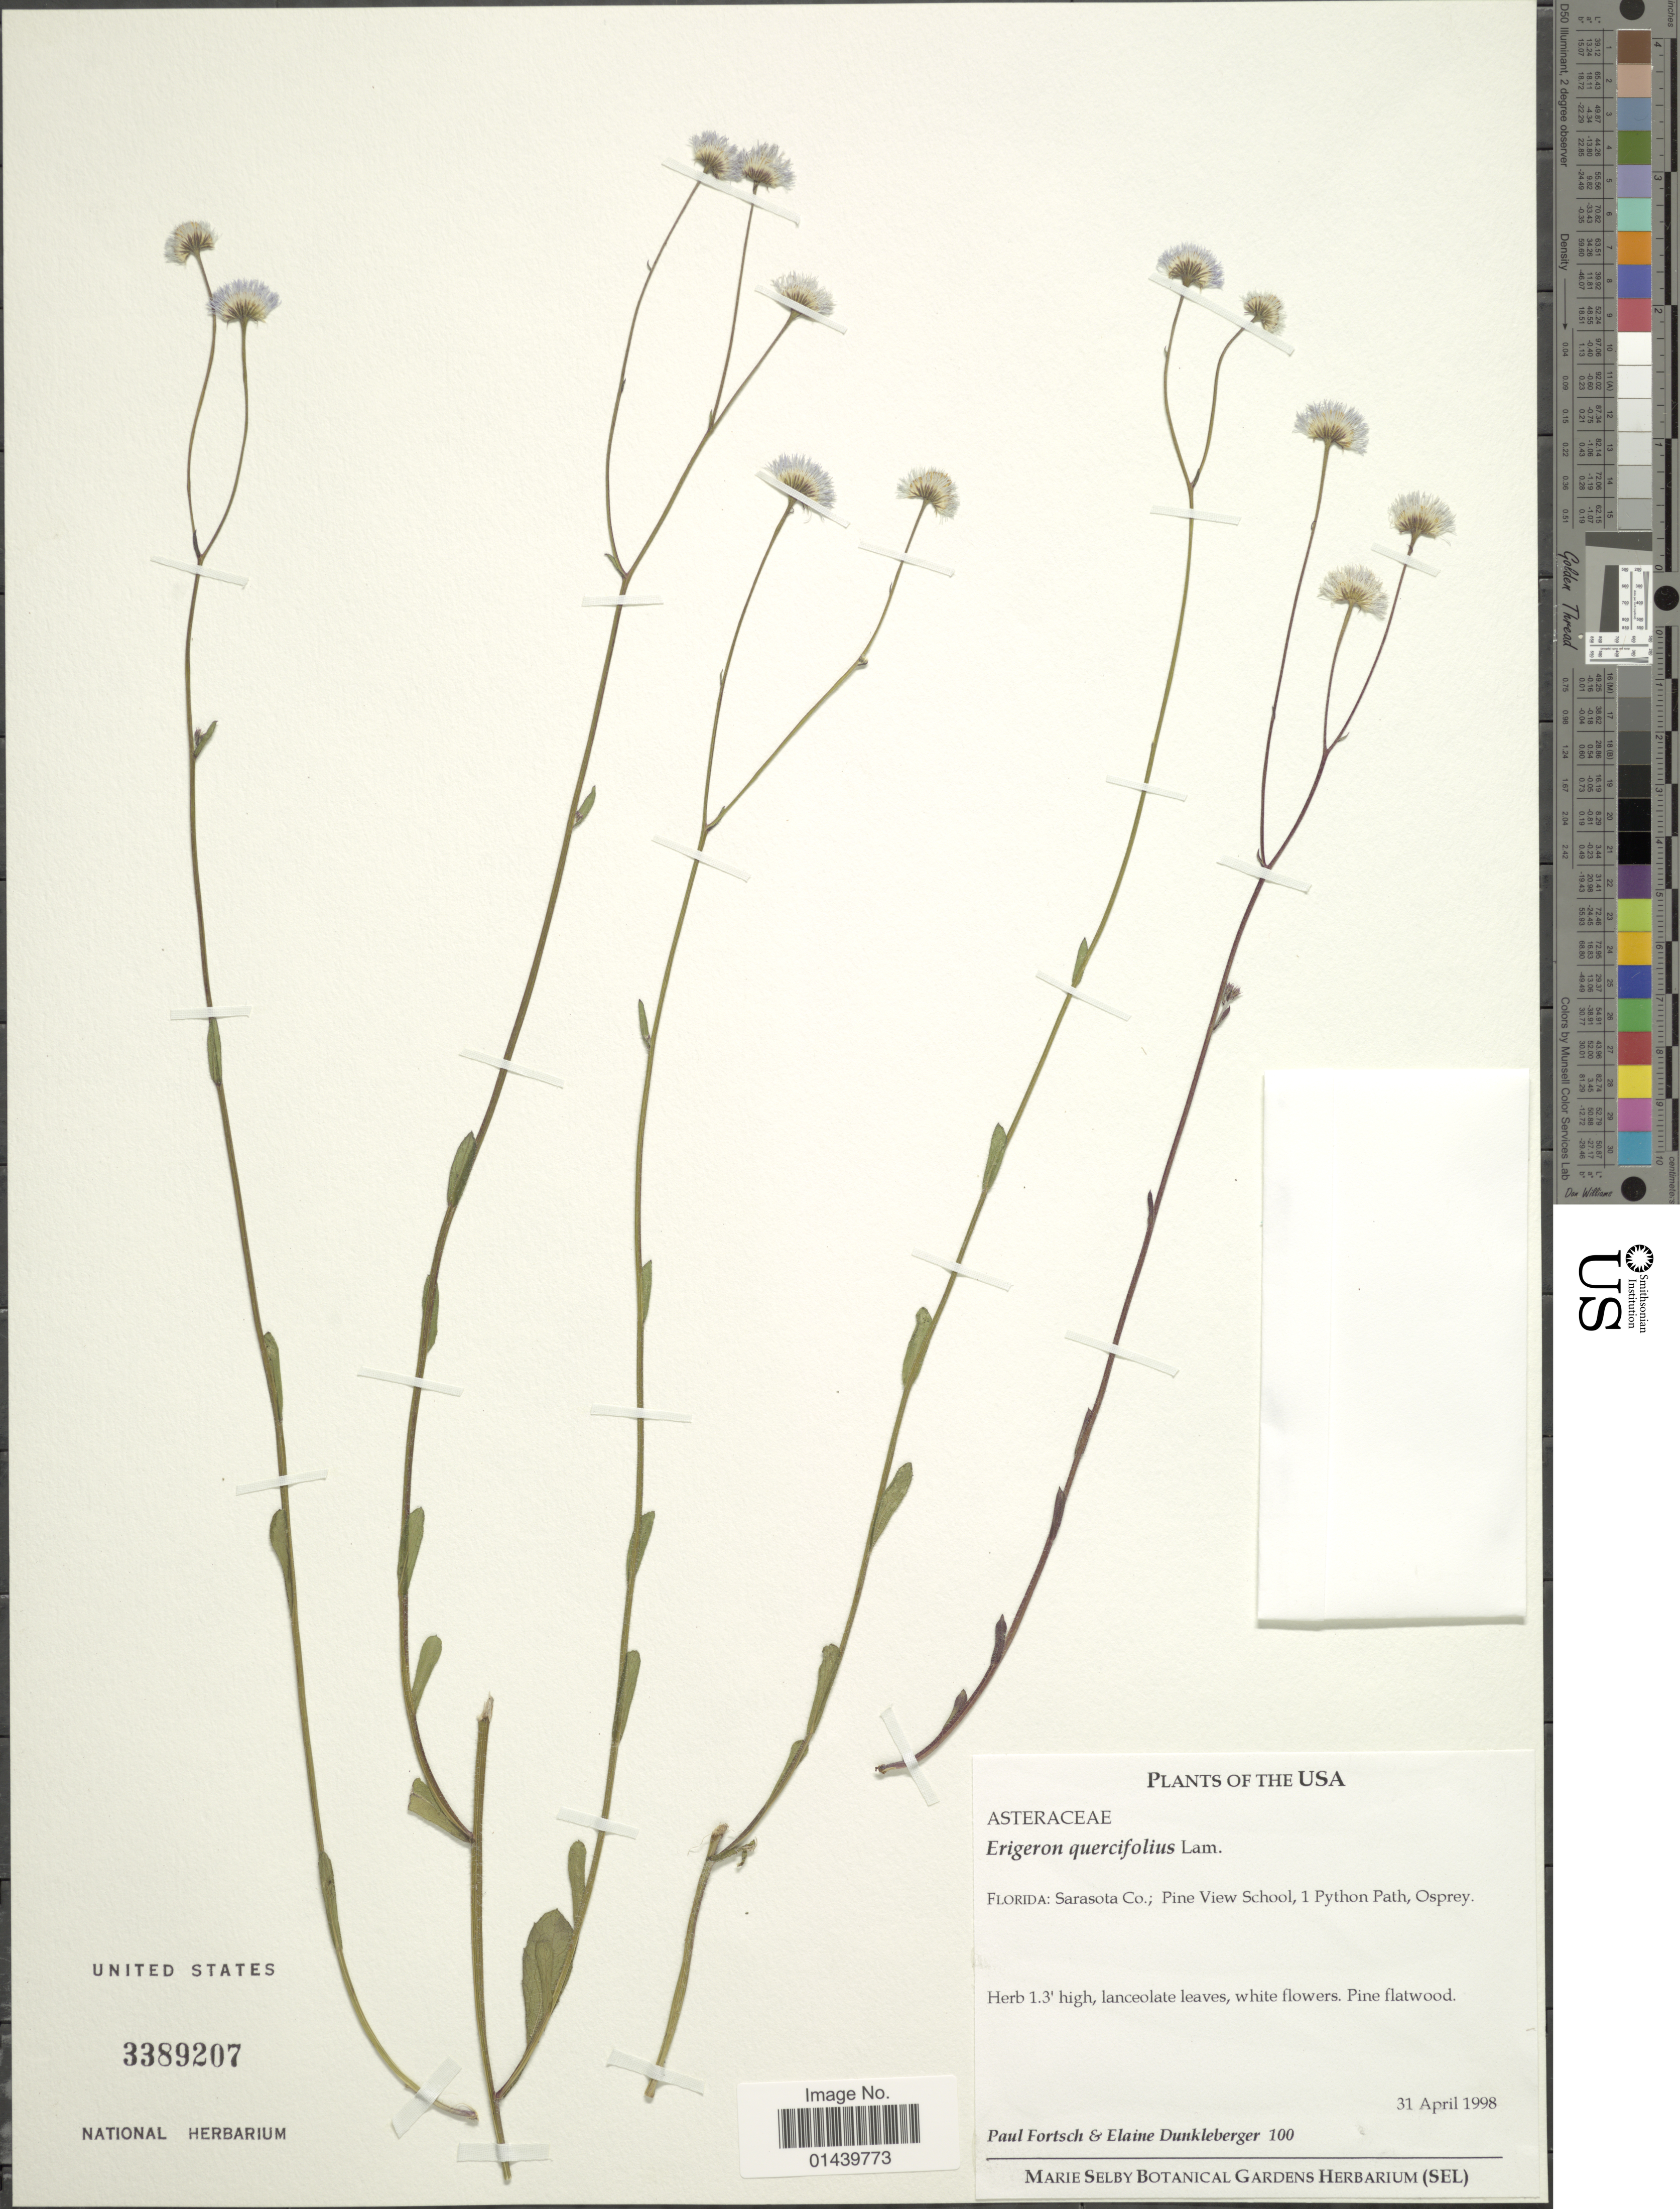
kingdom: Plantae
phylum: Tracheophyta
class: Magnoliopsida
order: Asterales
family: Asteraceae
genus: Erigeron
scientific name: Erigeron quercifolius Lam.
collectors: F. Paul & E. Dunkleberger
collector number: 100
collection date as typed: Transcribed d/m/y: 31/4/1998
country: United States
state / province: Florida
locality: The USA. Sarasota Co.; Pine View School, 1 Python Path, Osprey.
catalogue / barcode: US 3389207